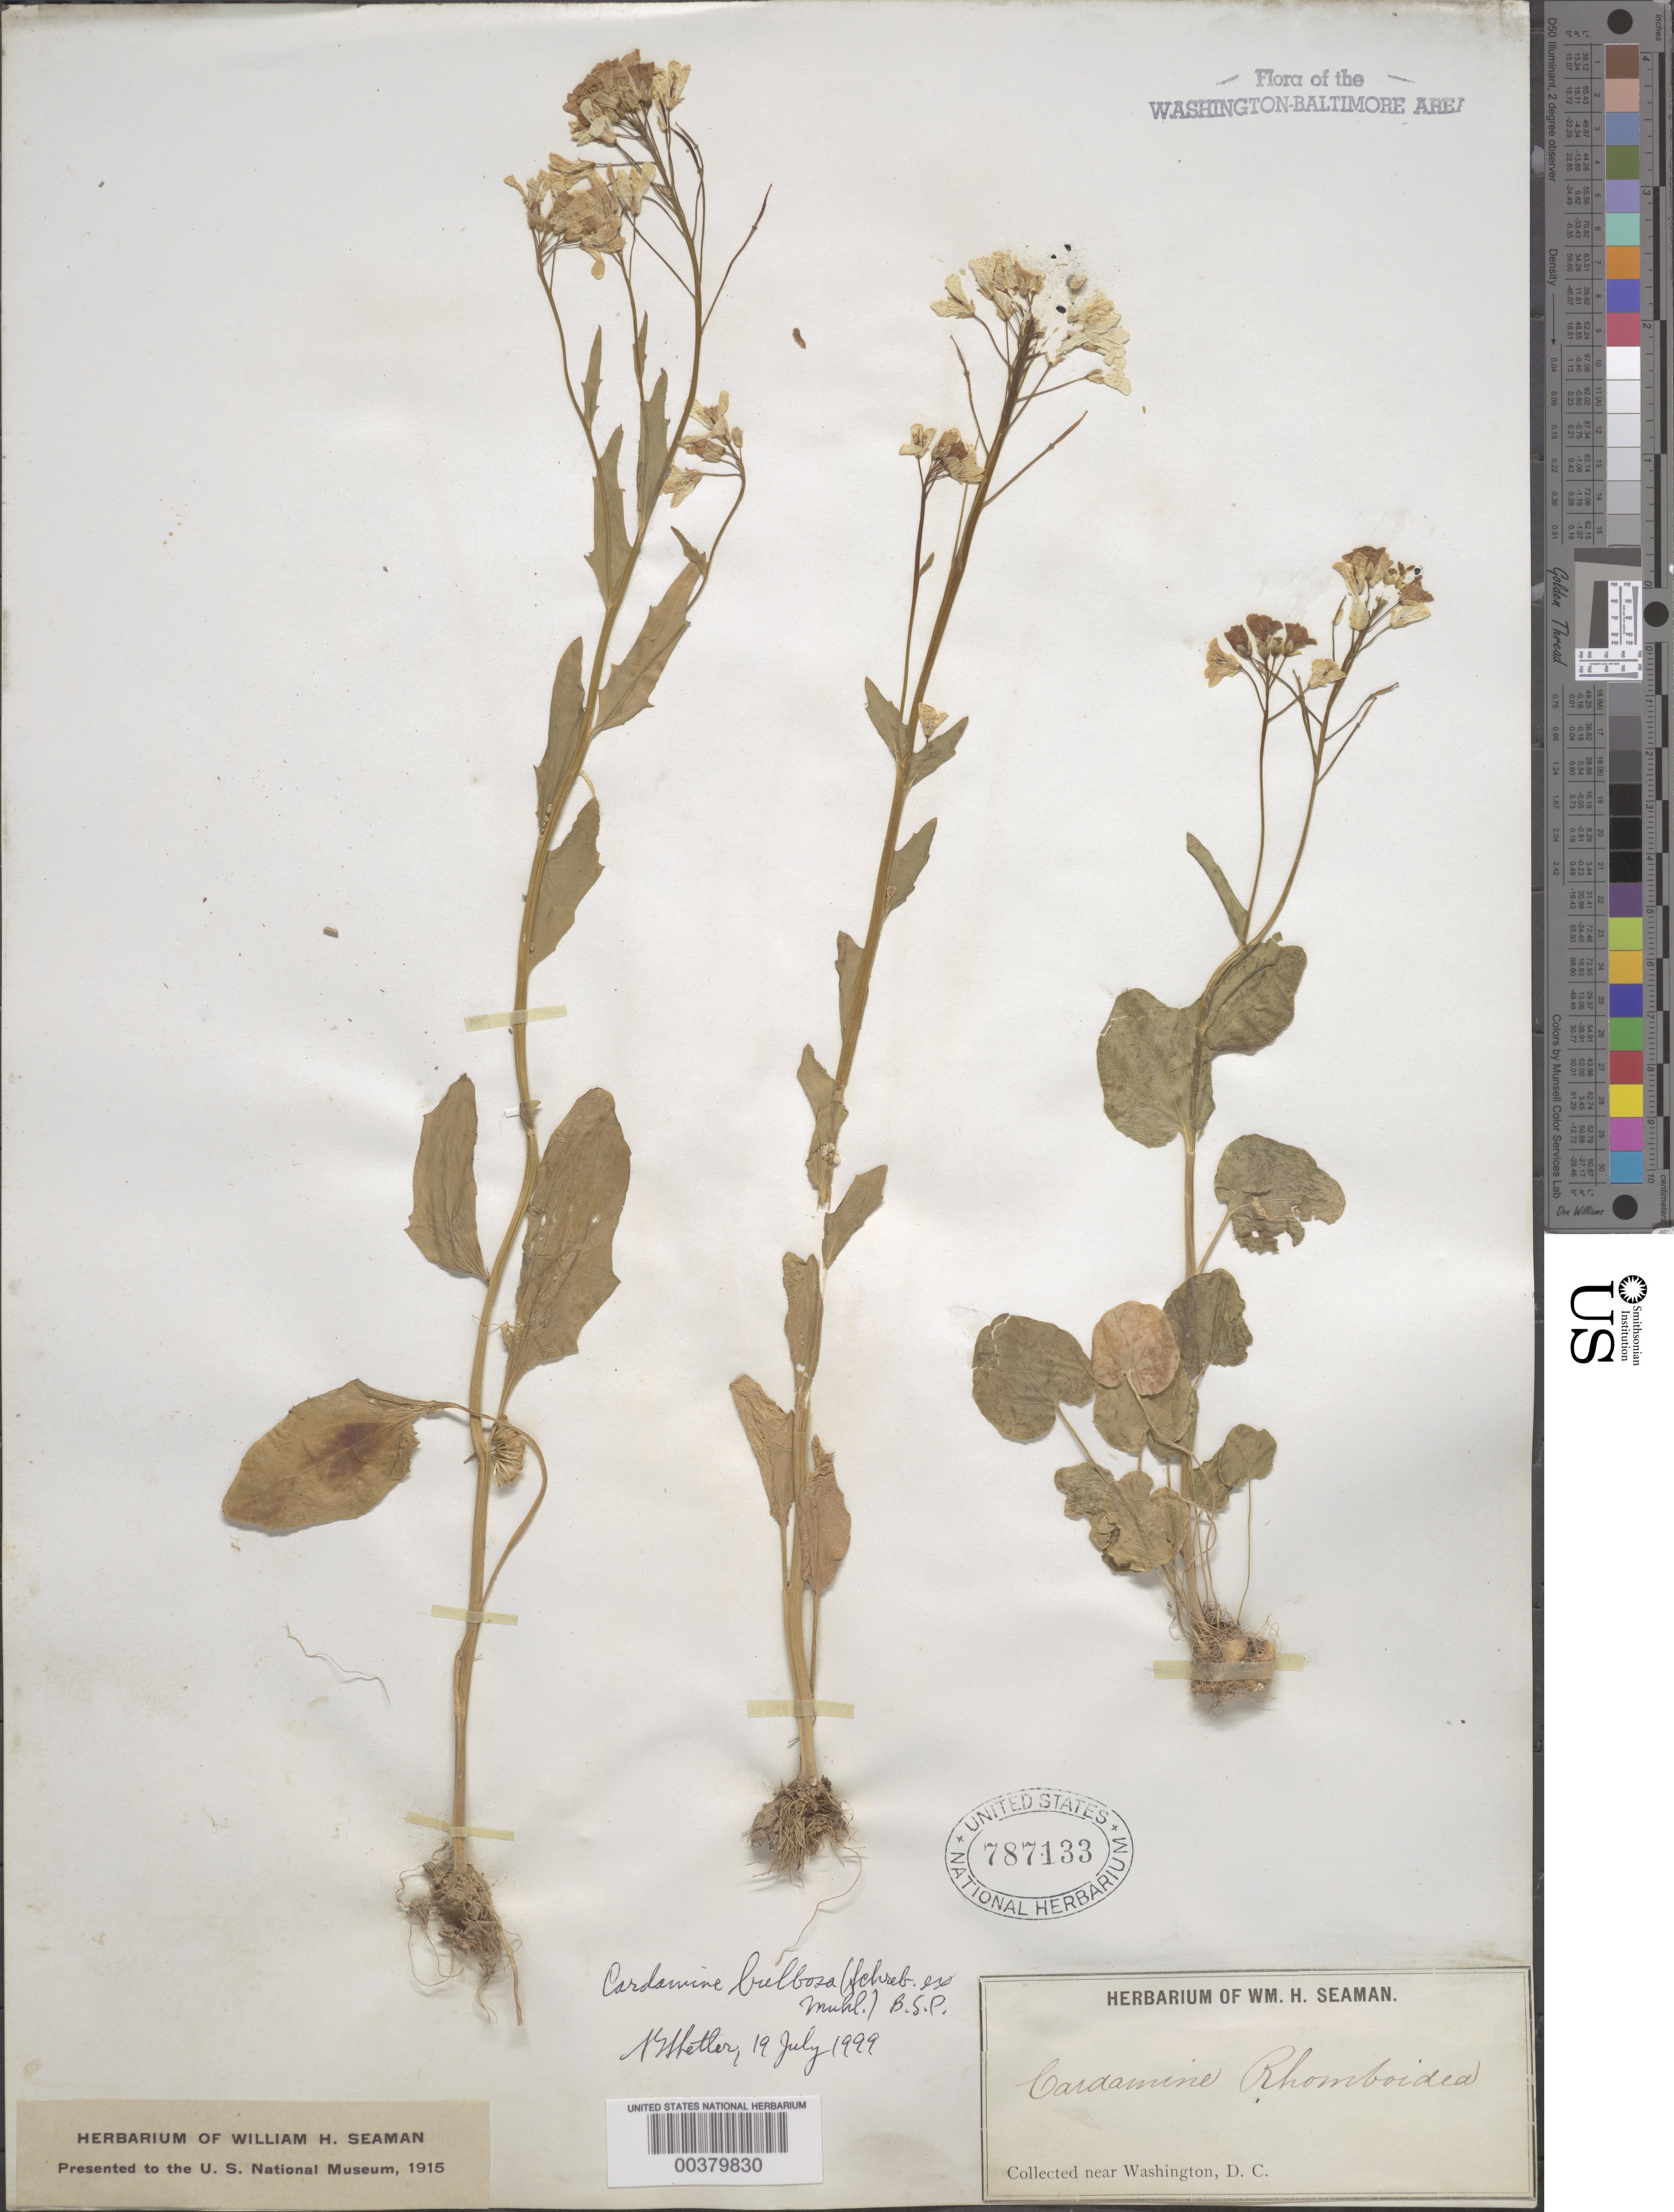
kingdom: Plantae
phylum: Tracheophyta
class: Magnoliopsida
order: Brassicales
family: Brassicaceae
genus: Cardamine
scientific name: Cardamine bulbosa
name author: (Schreb. ex Muhl.) Britton et al.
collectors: W. Seaman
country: United States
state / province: District of Columbia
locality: Washington DC Area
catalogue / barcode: US 787133